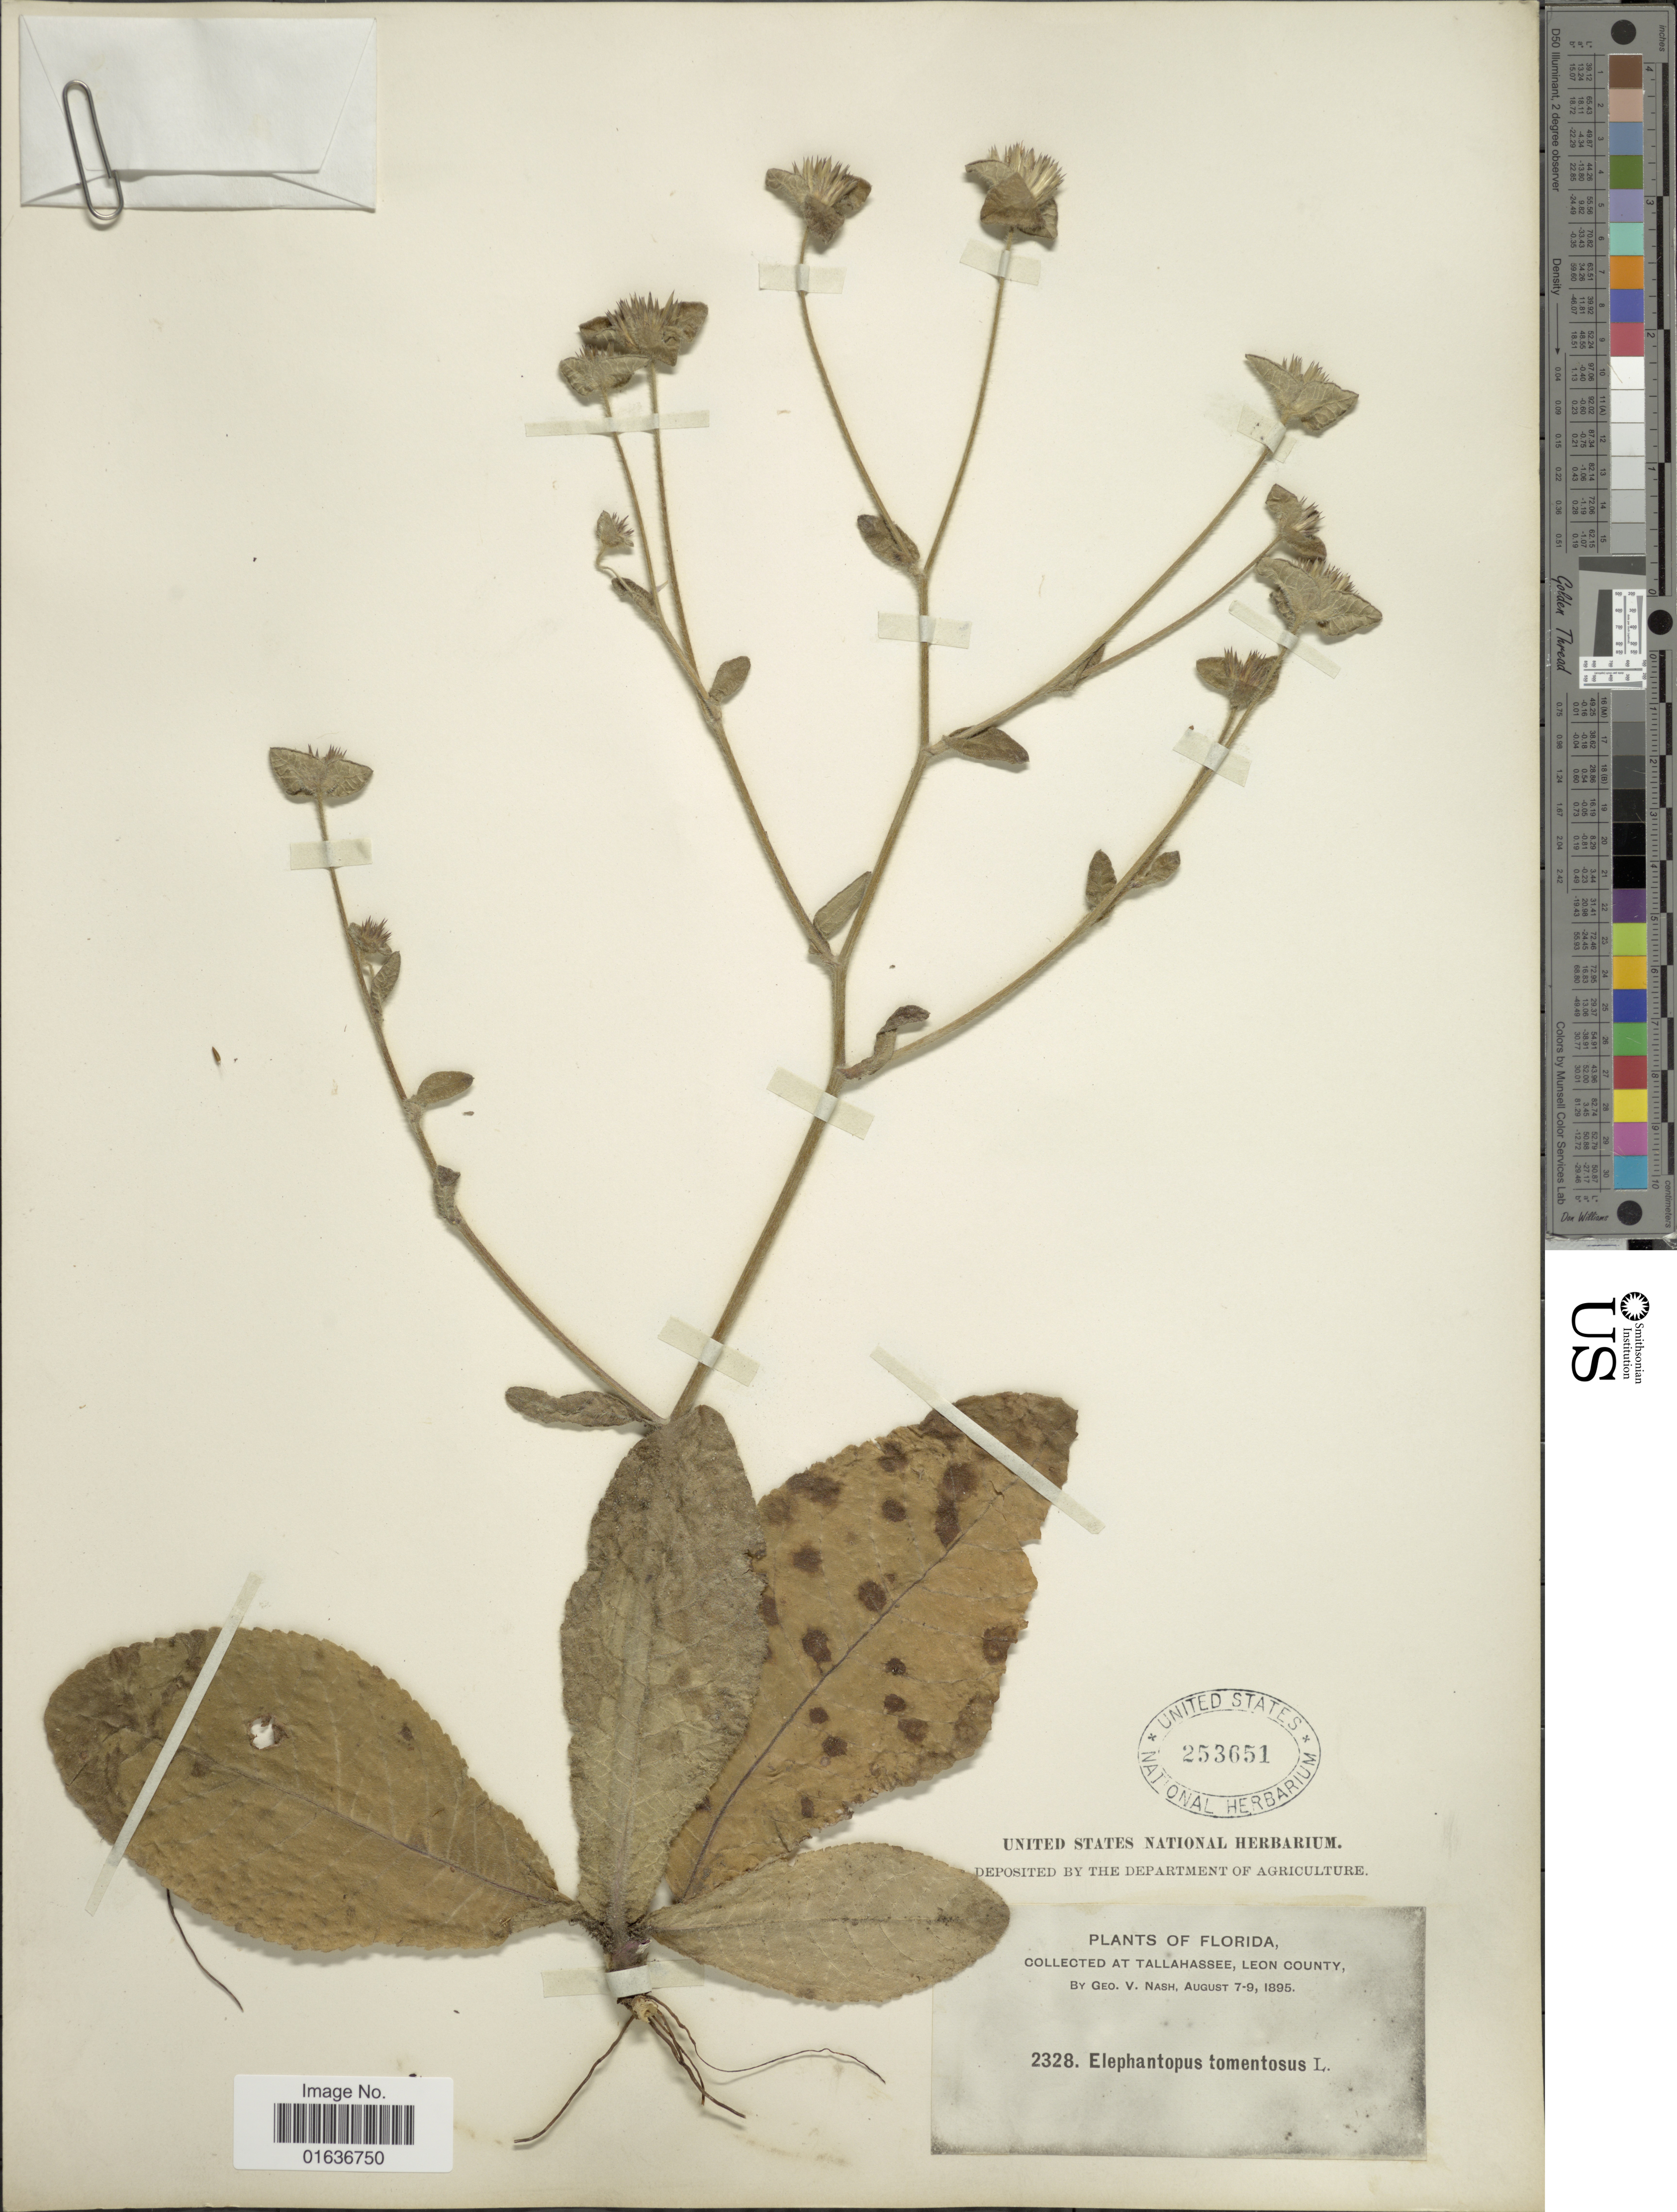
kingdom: Plantae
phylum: Tracheophyta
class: Magnoliopsida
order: Asterales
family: Asteraceae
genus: Elephantopus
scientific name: Elephantopus tomentosus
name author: L.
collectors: G. V. Nash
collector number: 2328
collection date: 1895-08-07/1895-08-09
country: United States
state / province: Florida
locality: Tallahassee, Leon County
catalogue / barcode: US 253651